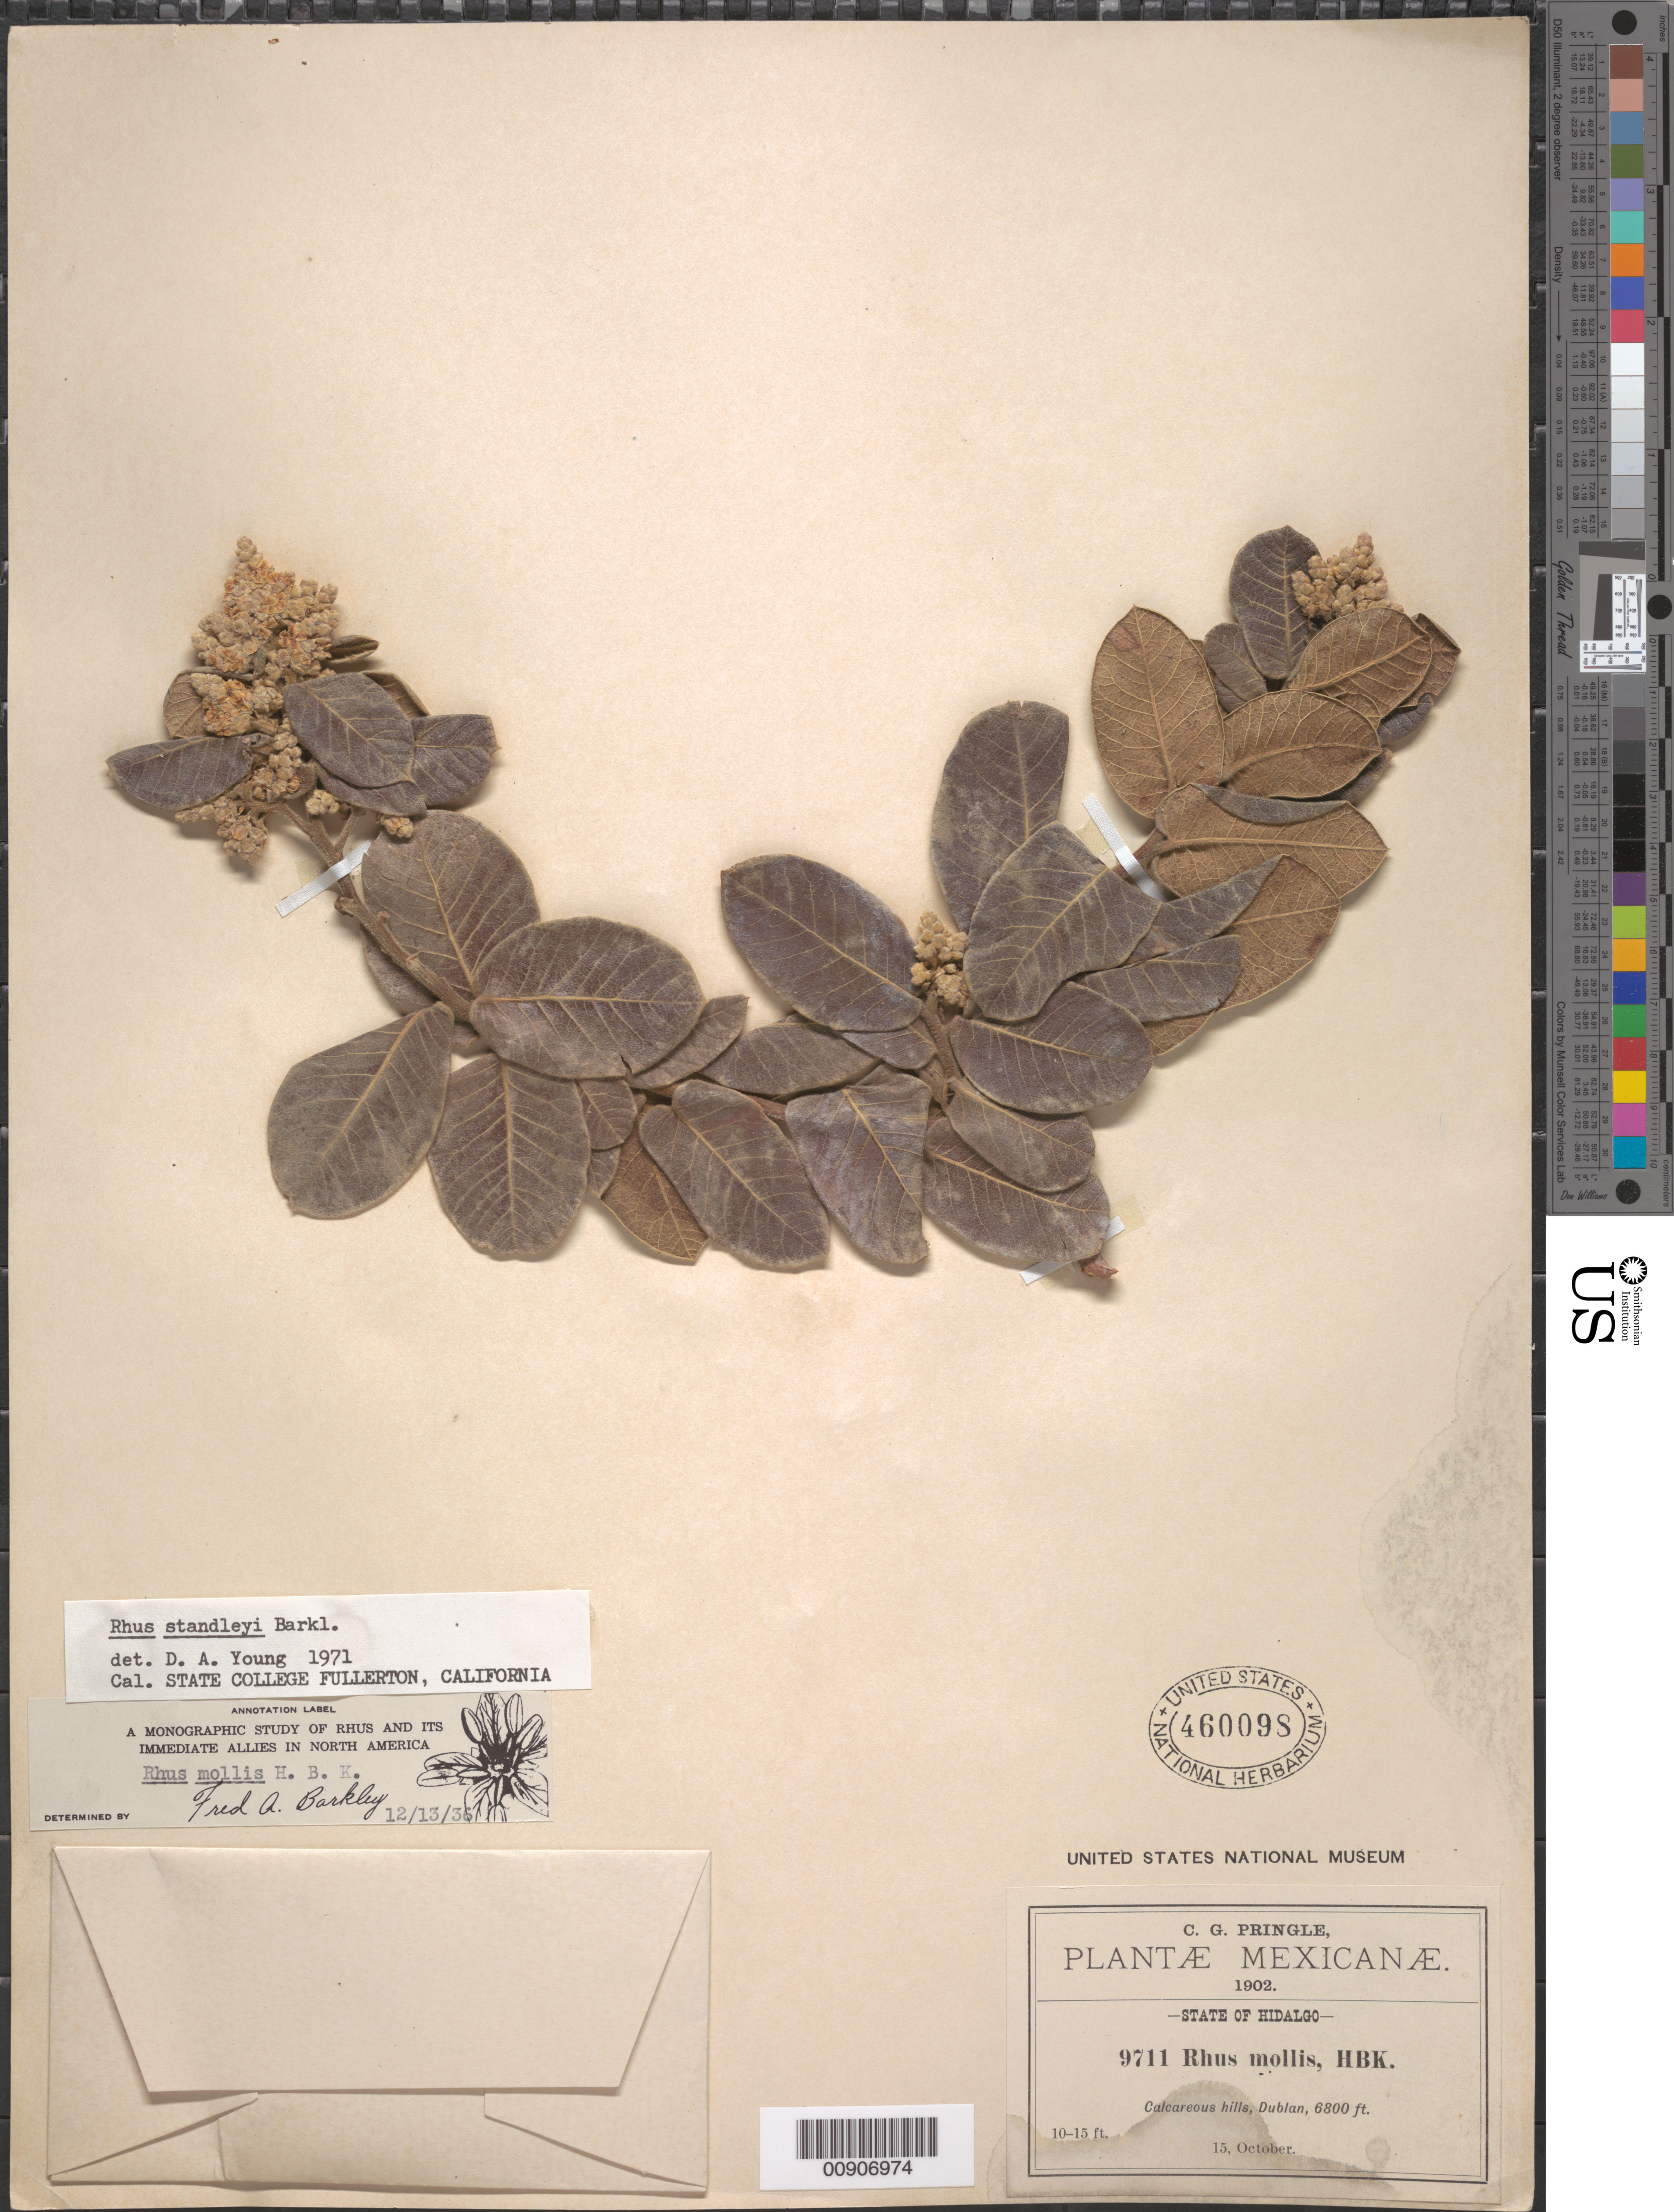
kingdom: Plantae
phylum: Tracheophyta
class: Magnoliopsida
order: Sapindales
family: Anacardiaceae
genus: Rhus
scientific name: Rhus standleyi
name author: F.A. Barkley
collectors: C. G. Pringle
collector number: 9711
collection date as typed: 15 Oct 1902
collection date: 1902-10-15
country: Mexico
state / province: Hidalgo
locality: Dublan, State of Hidalgo.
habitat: Calcareous hills.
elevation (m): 2073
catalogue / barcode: US 460098